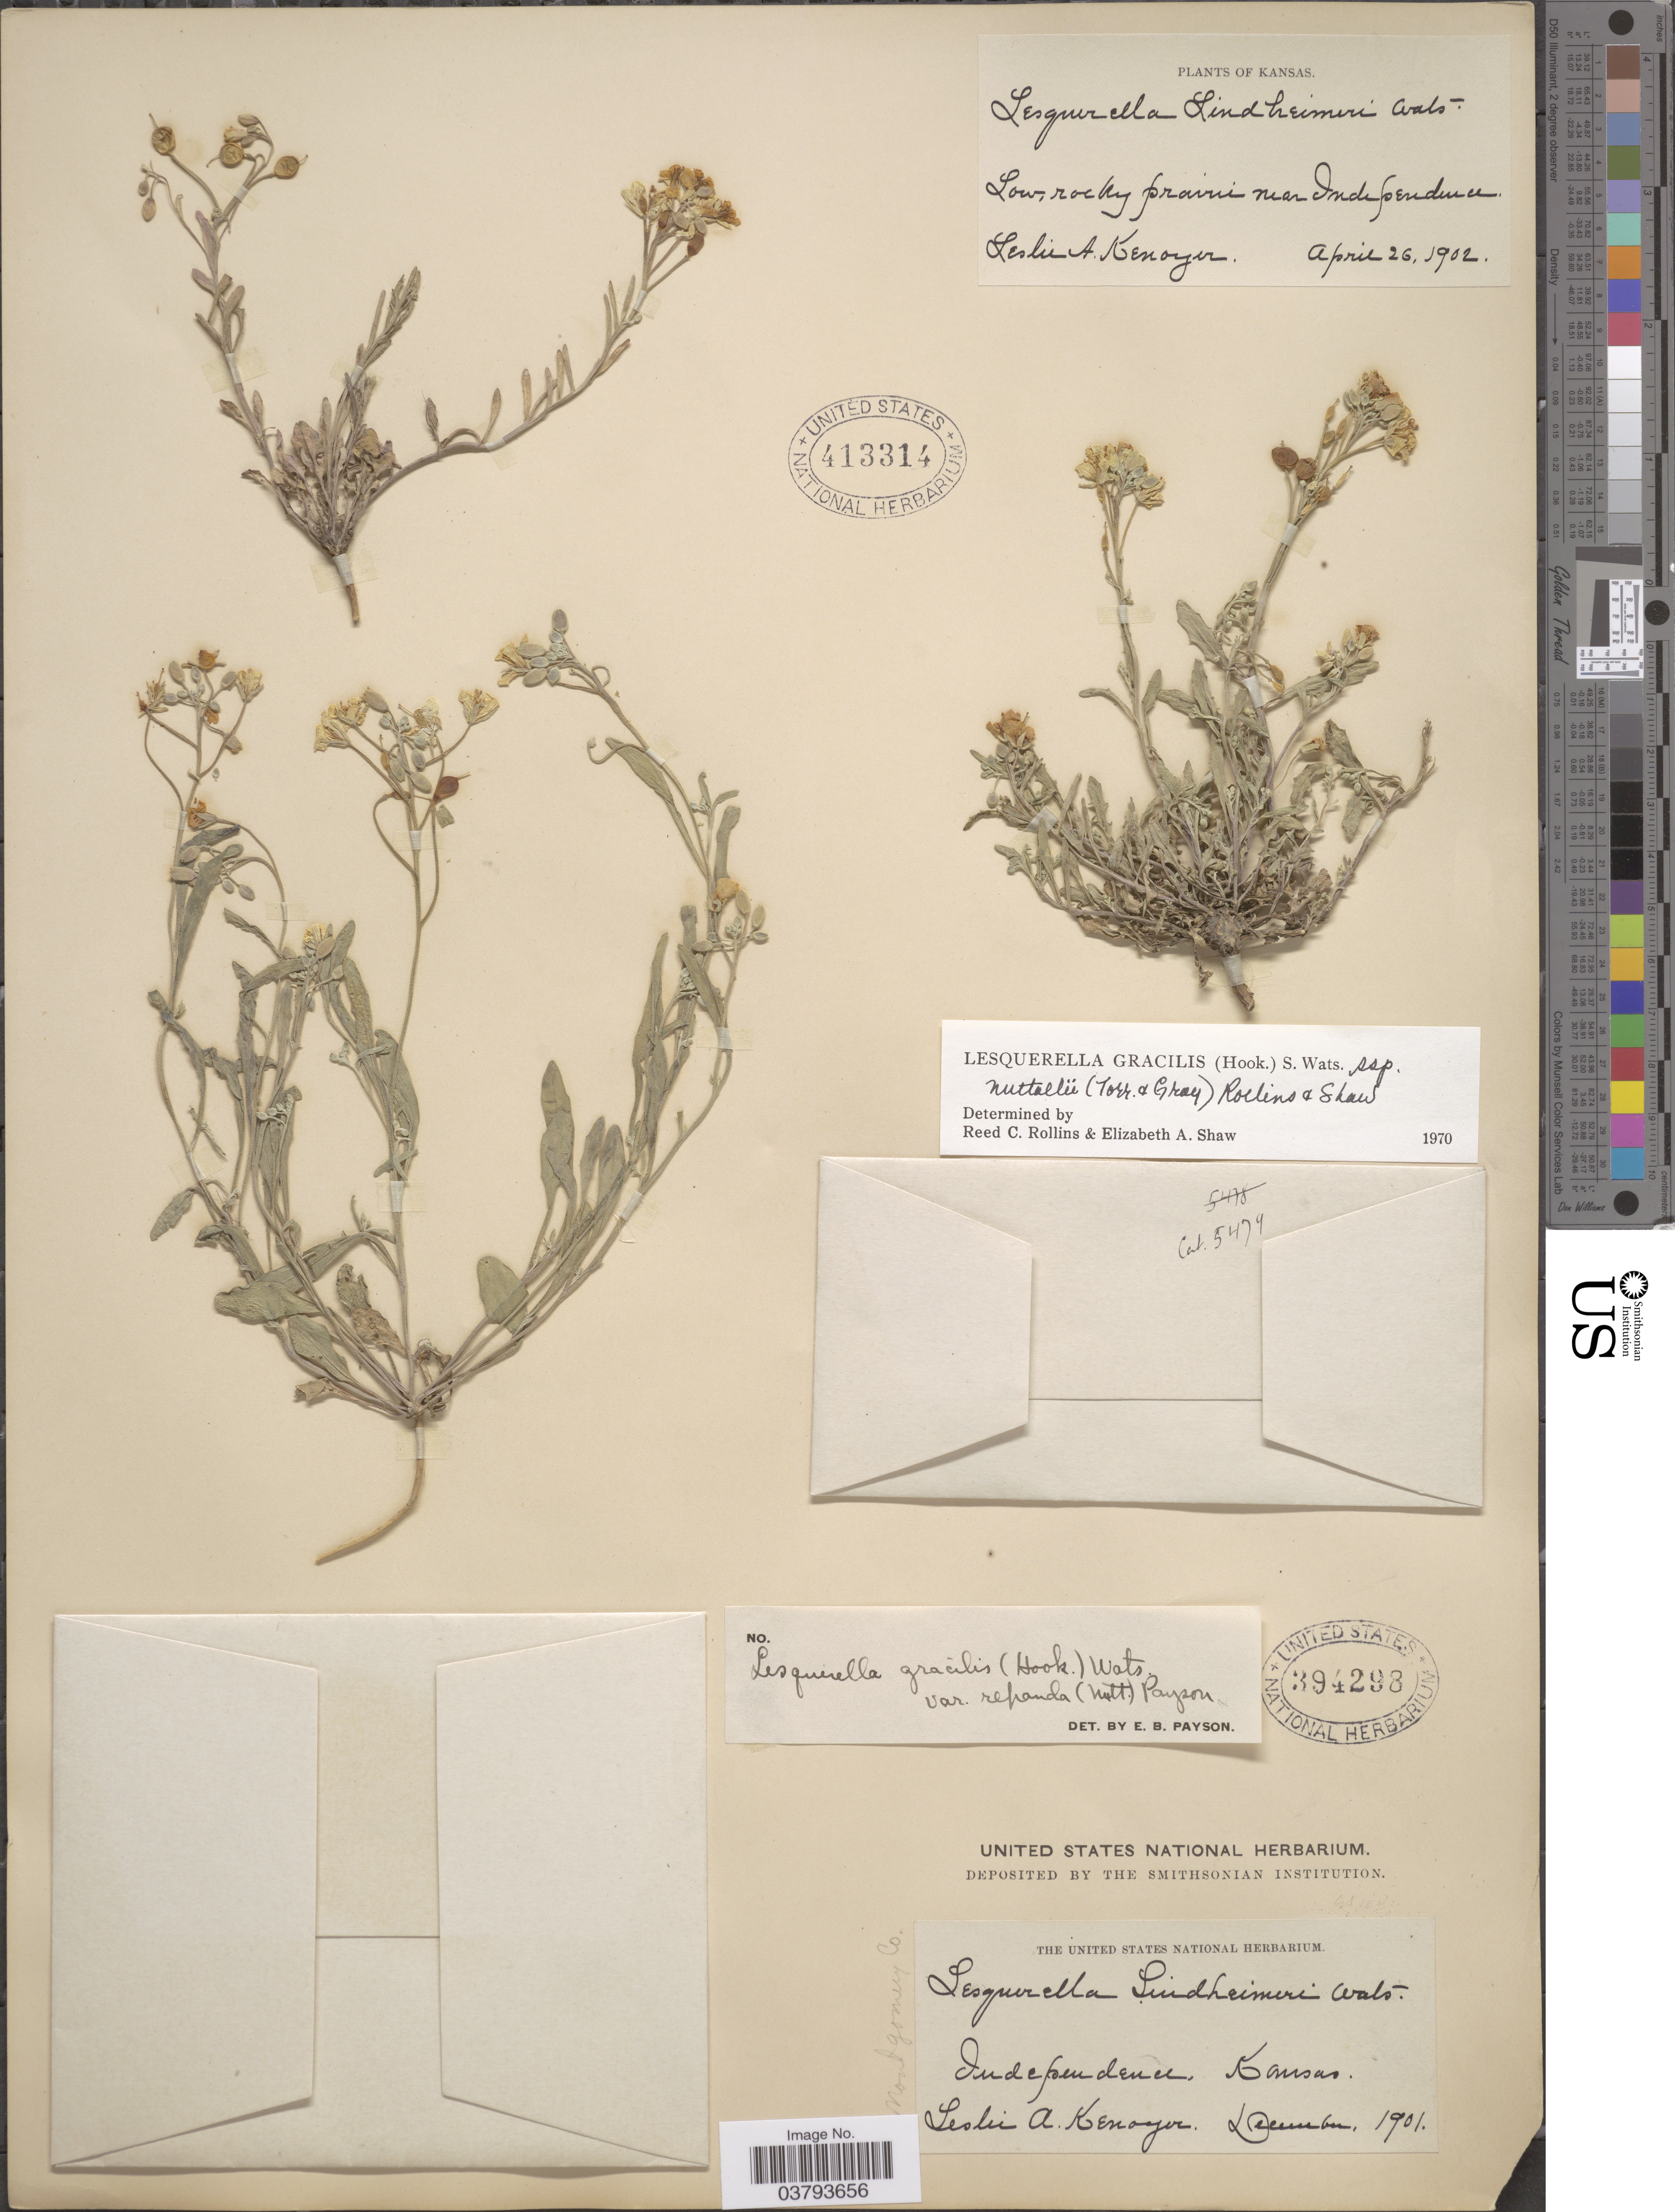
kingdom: Plantae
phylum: Tracheophyta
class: Magnoliopsida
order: Brassicales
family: Brassicaceae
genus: Lesquerella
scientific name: Lesquerella gracilis subsp. nuttallii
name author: (Torr. & A. Gray) Rollins & E.A. Shaw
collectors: L. A. Kenoyer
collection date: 1901-12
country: United States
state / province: Kansas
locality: Independence. Montgomery Co.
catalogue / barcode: US 394298-2